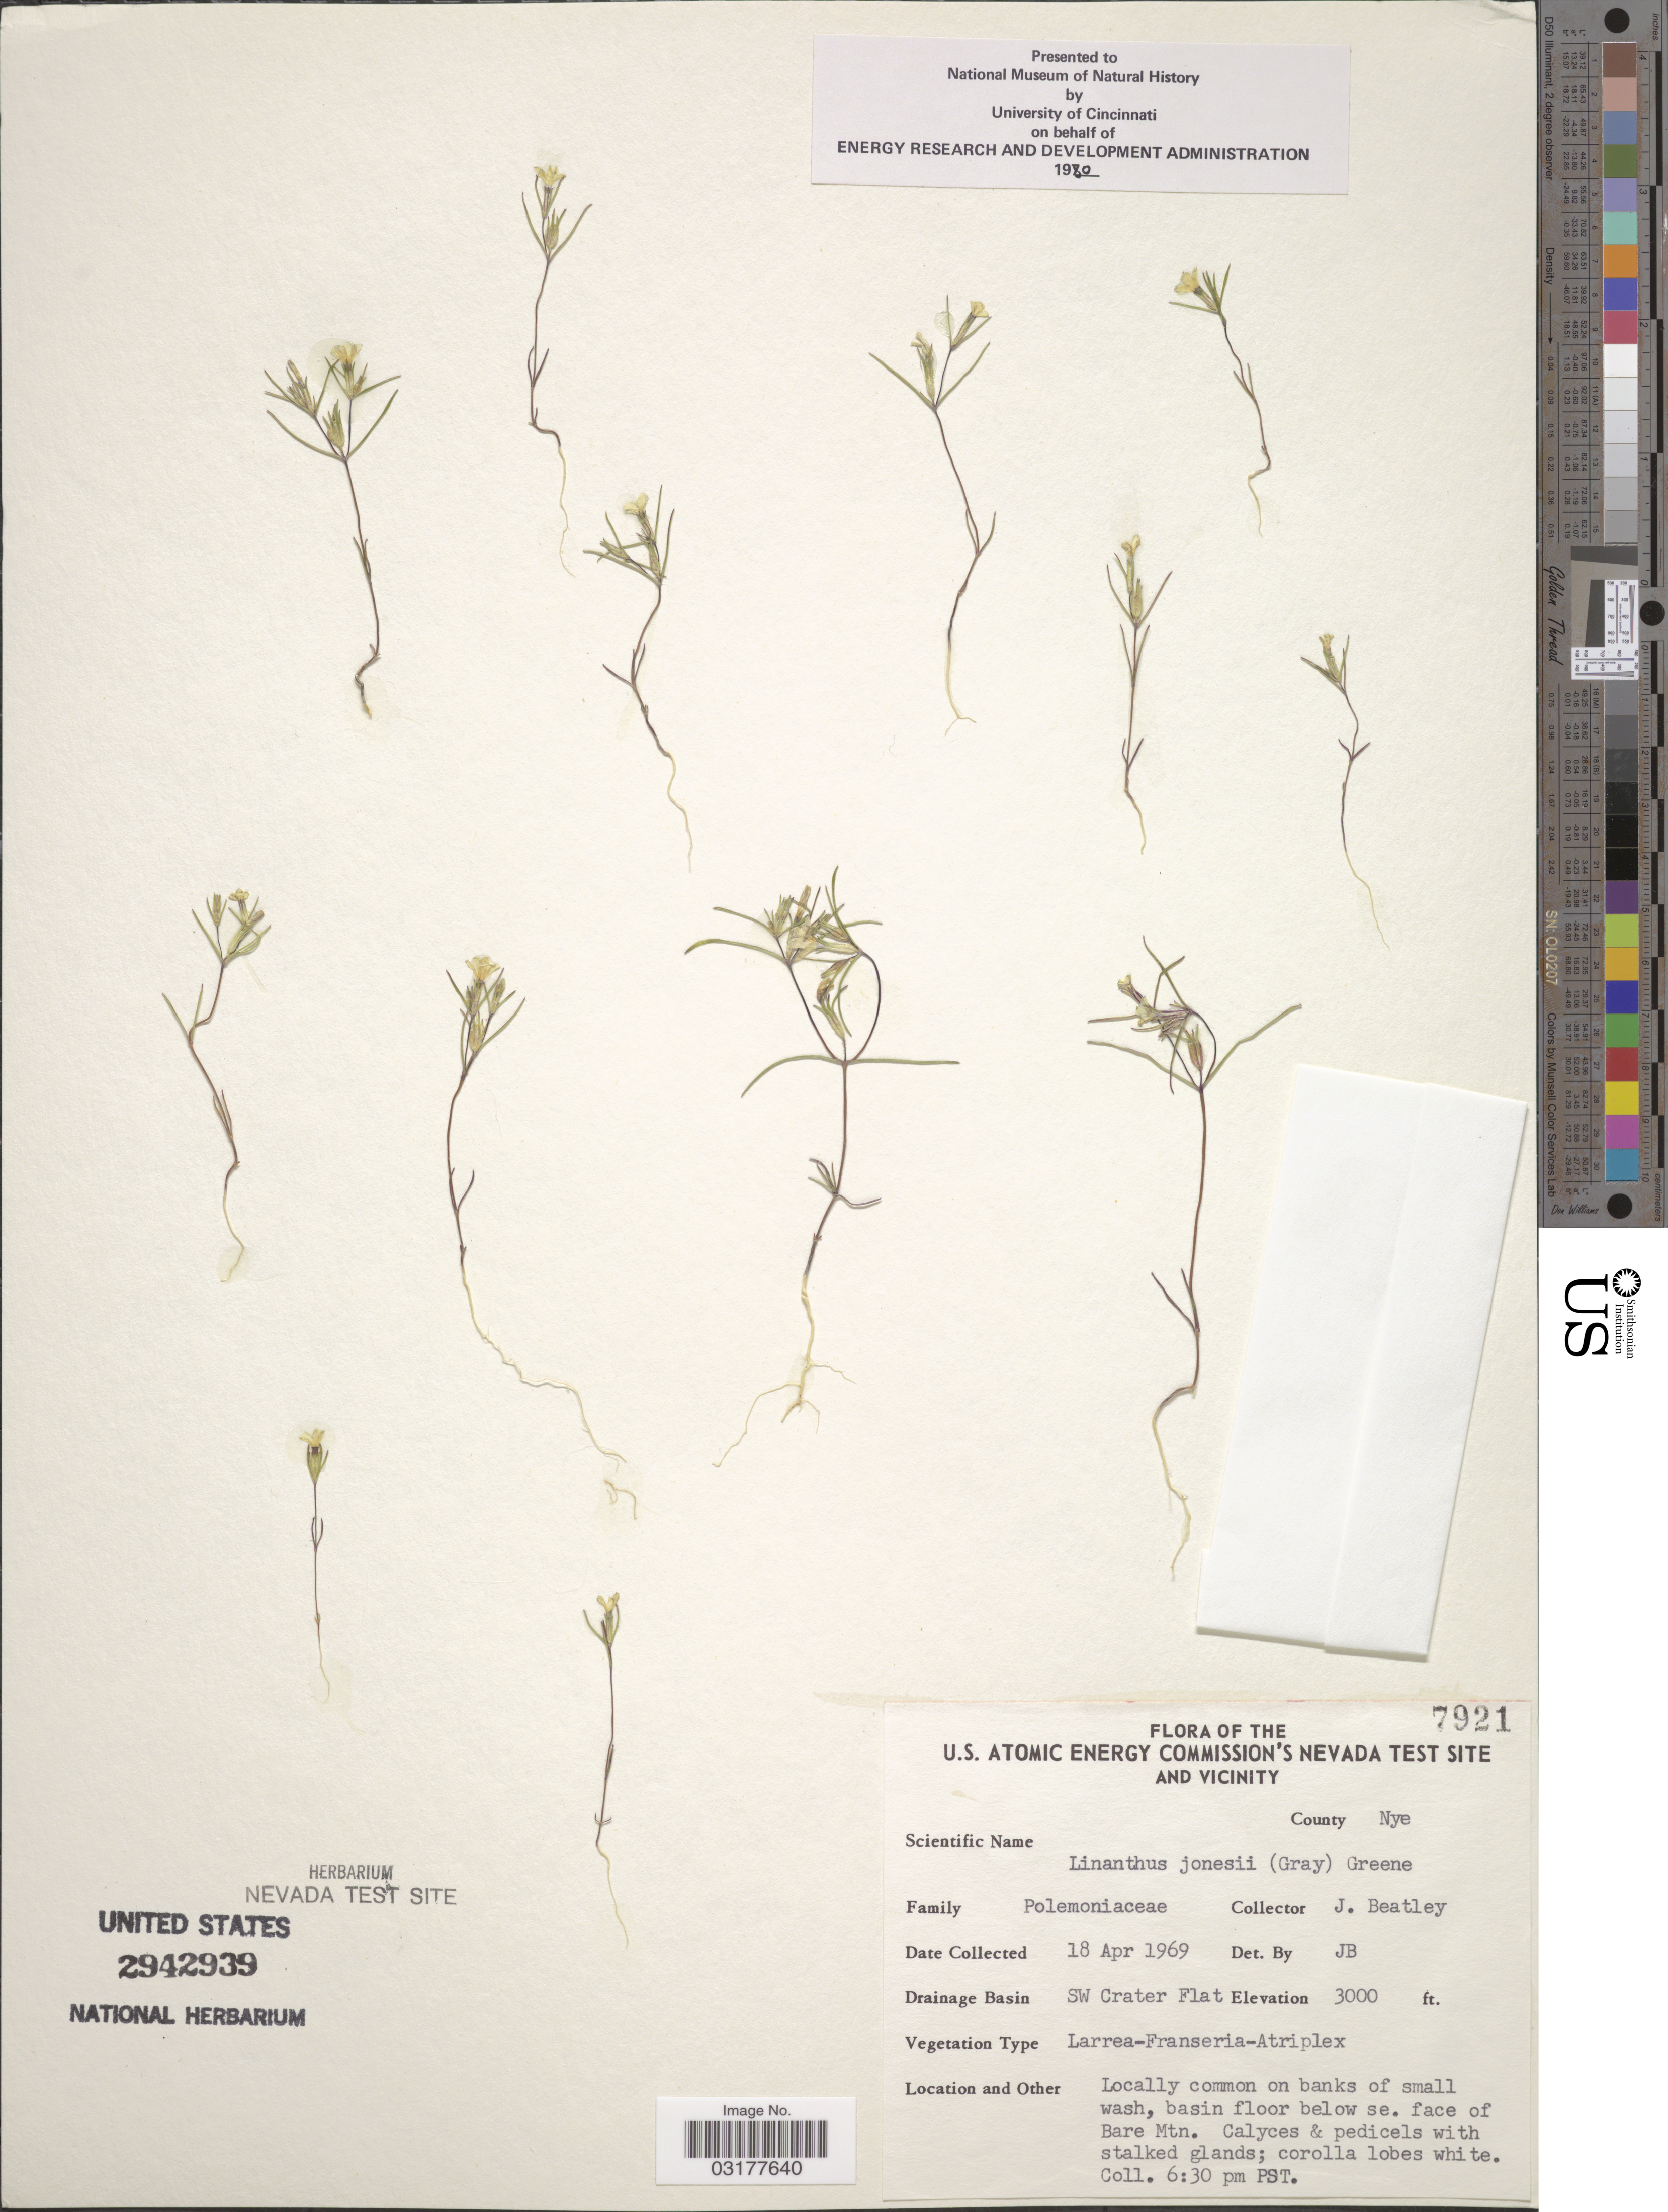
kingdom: Plantae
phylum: Tracheophyta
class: Magnoliopsida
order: Ericales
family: Polemoniaceae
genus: Linanthus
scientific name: Linanthus jonesii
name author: (A. Gray) Greene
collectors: J. C. Beatley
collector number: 7921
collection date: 1969-04-18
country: United States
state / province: Nevada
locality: U.S. Atomic Energy Commission's Nevada Test Site and Vicinity. County Nye. Drainage Basin SW Crater Flat. Locally common on banks of small wash, basin floor below se. face of Bare Mtn.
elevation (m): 914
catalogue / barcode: US 2942939